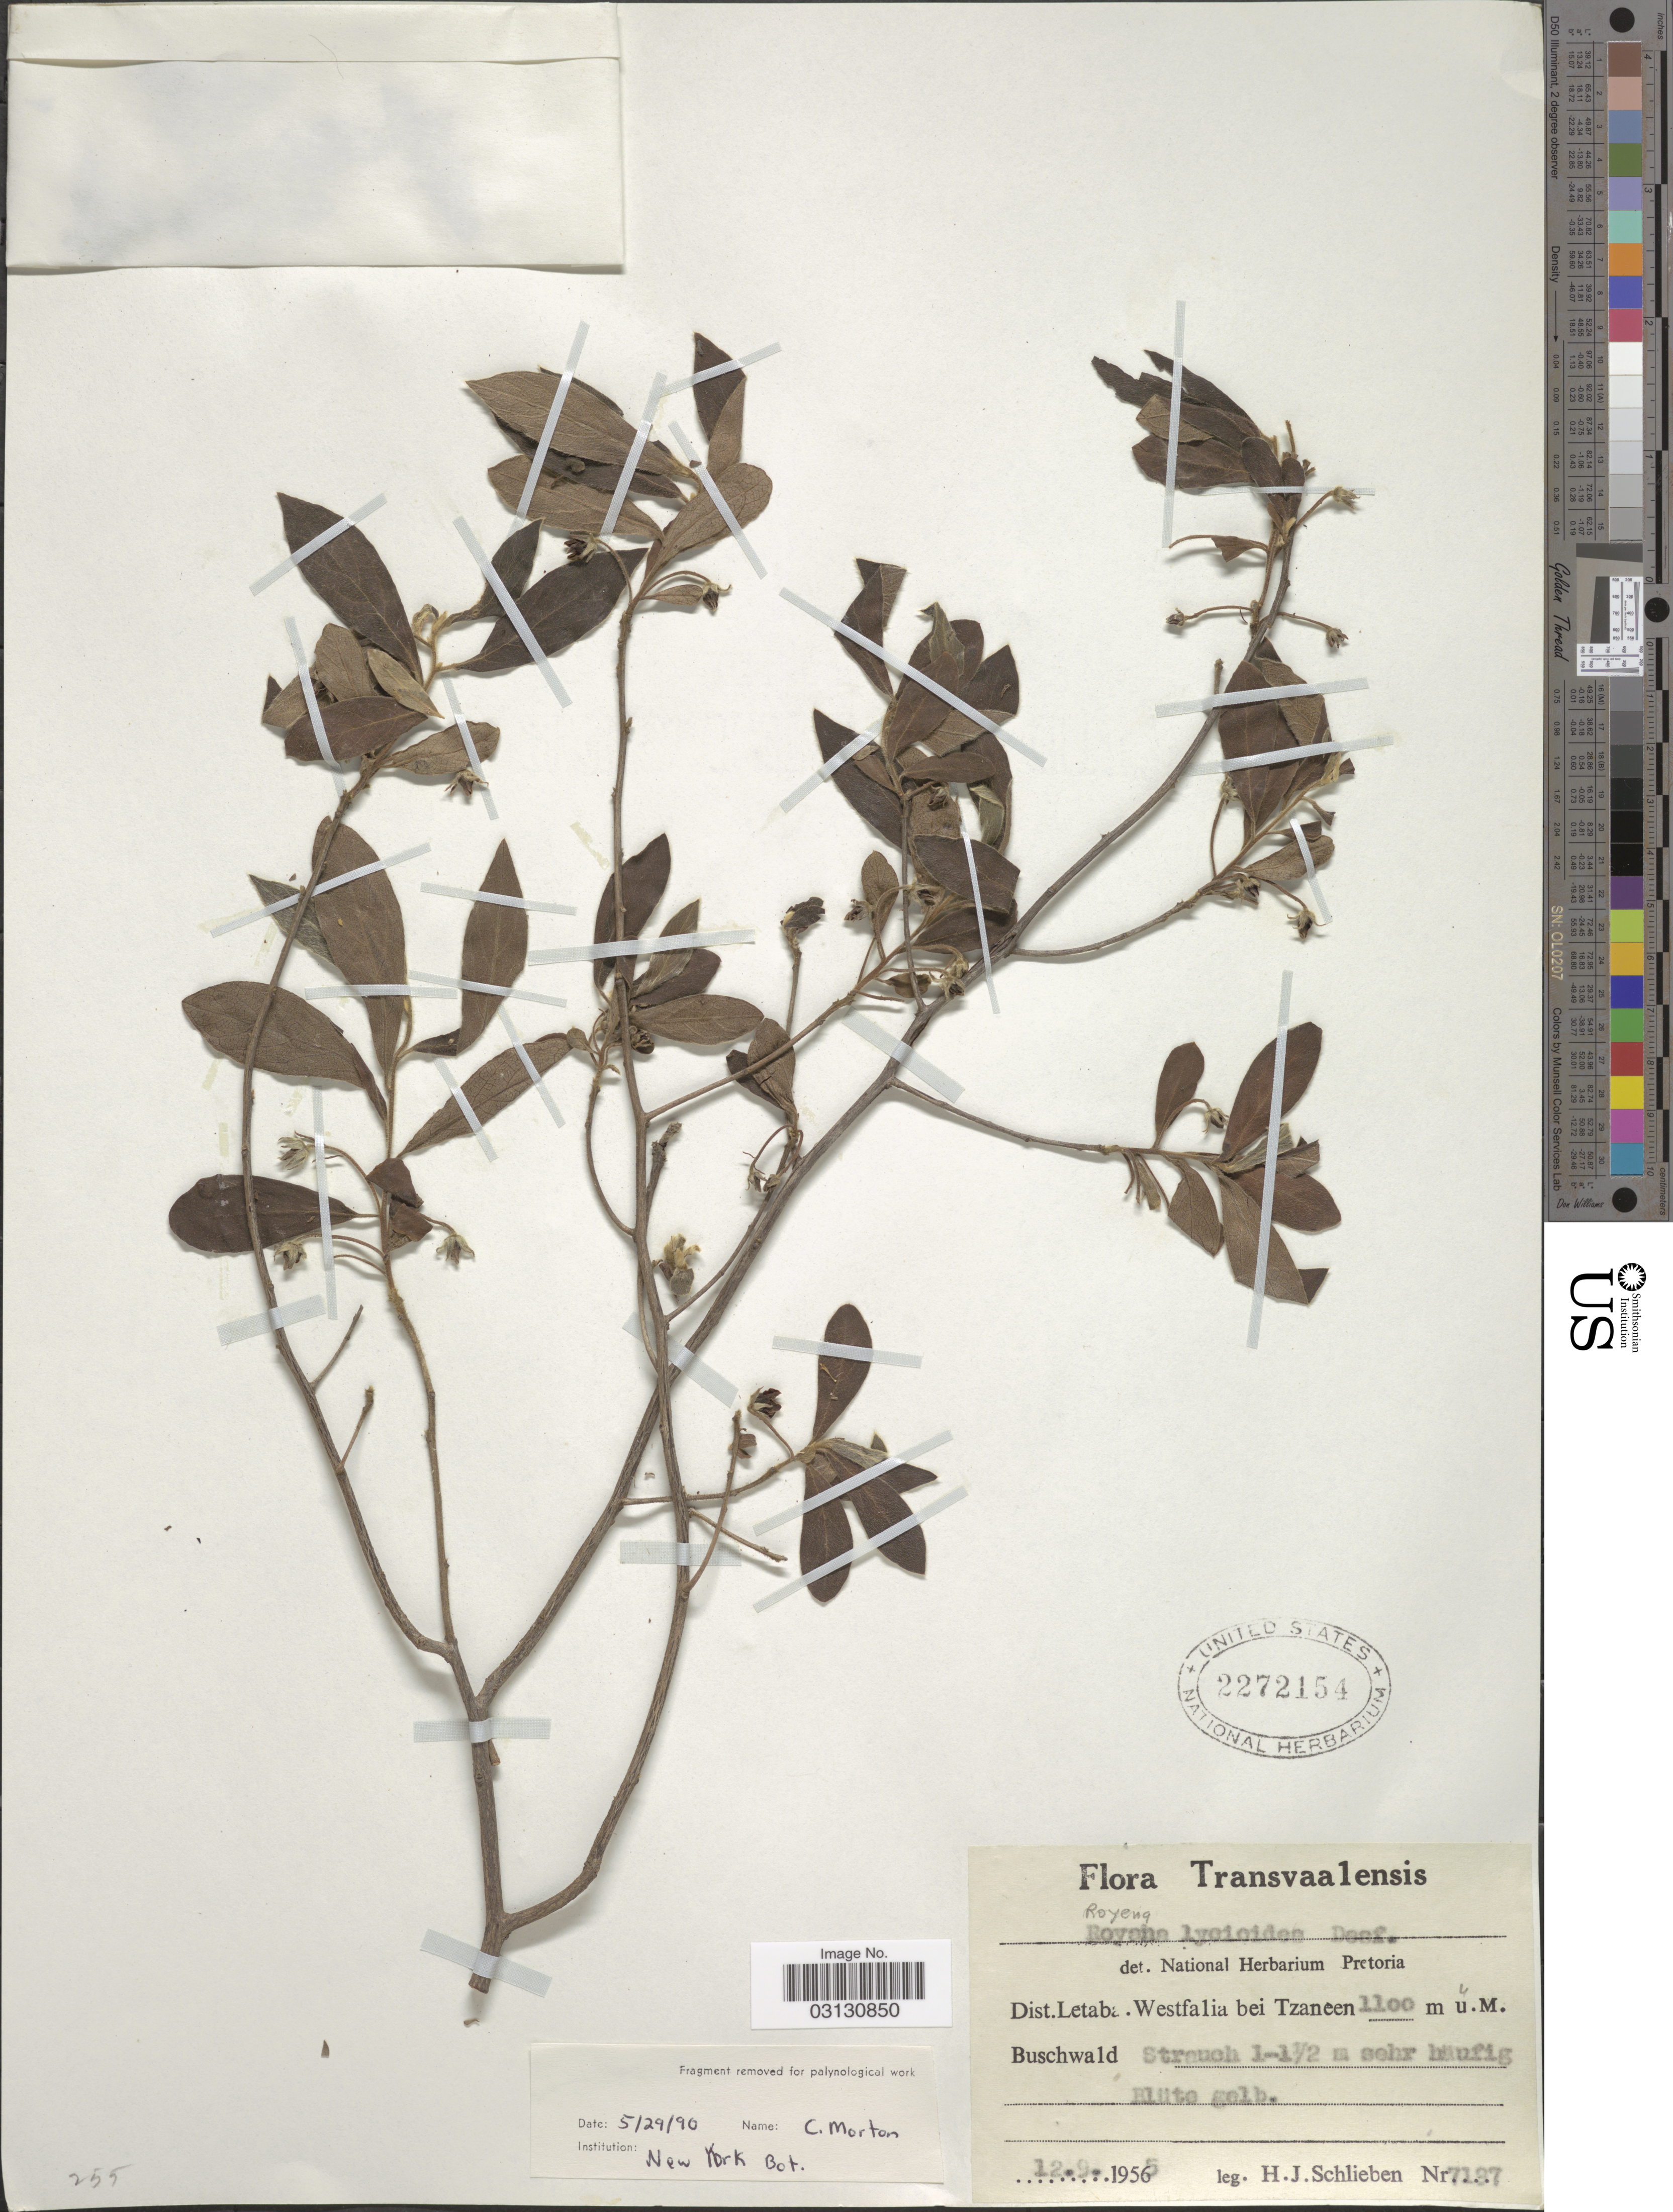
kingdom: Plantae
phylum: Tracheophyta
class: Magnoliopsida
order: Ericales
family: Ebenaceae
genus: Royena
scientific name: Royena lycioides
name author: Desf. ex A. DC.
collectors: H. J. Schlieben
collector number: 7187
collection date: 1955-09-12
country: South Africa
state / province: Limpopo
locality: Transvaalensis, Dist. Letaba. Westfalia bei Tzaneen, Buschwald.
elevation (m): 1100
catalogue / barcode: US 2272154